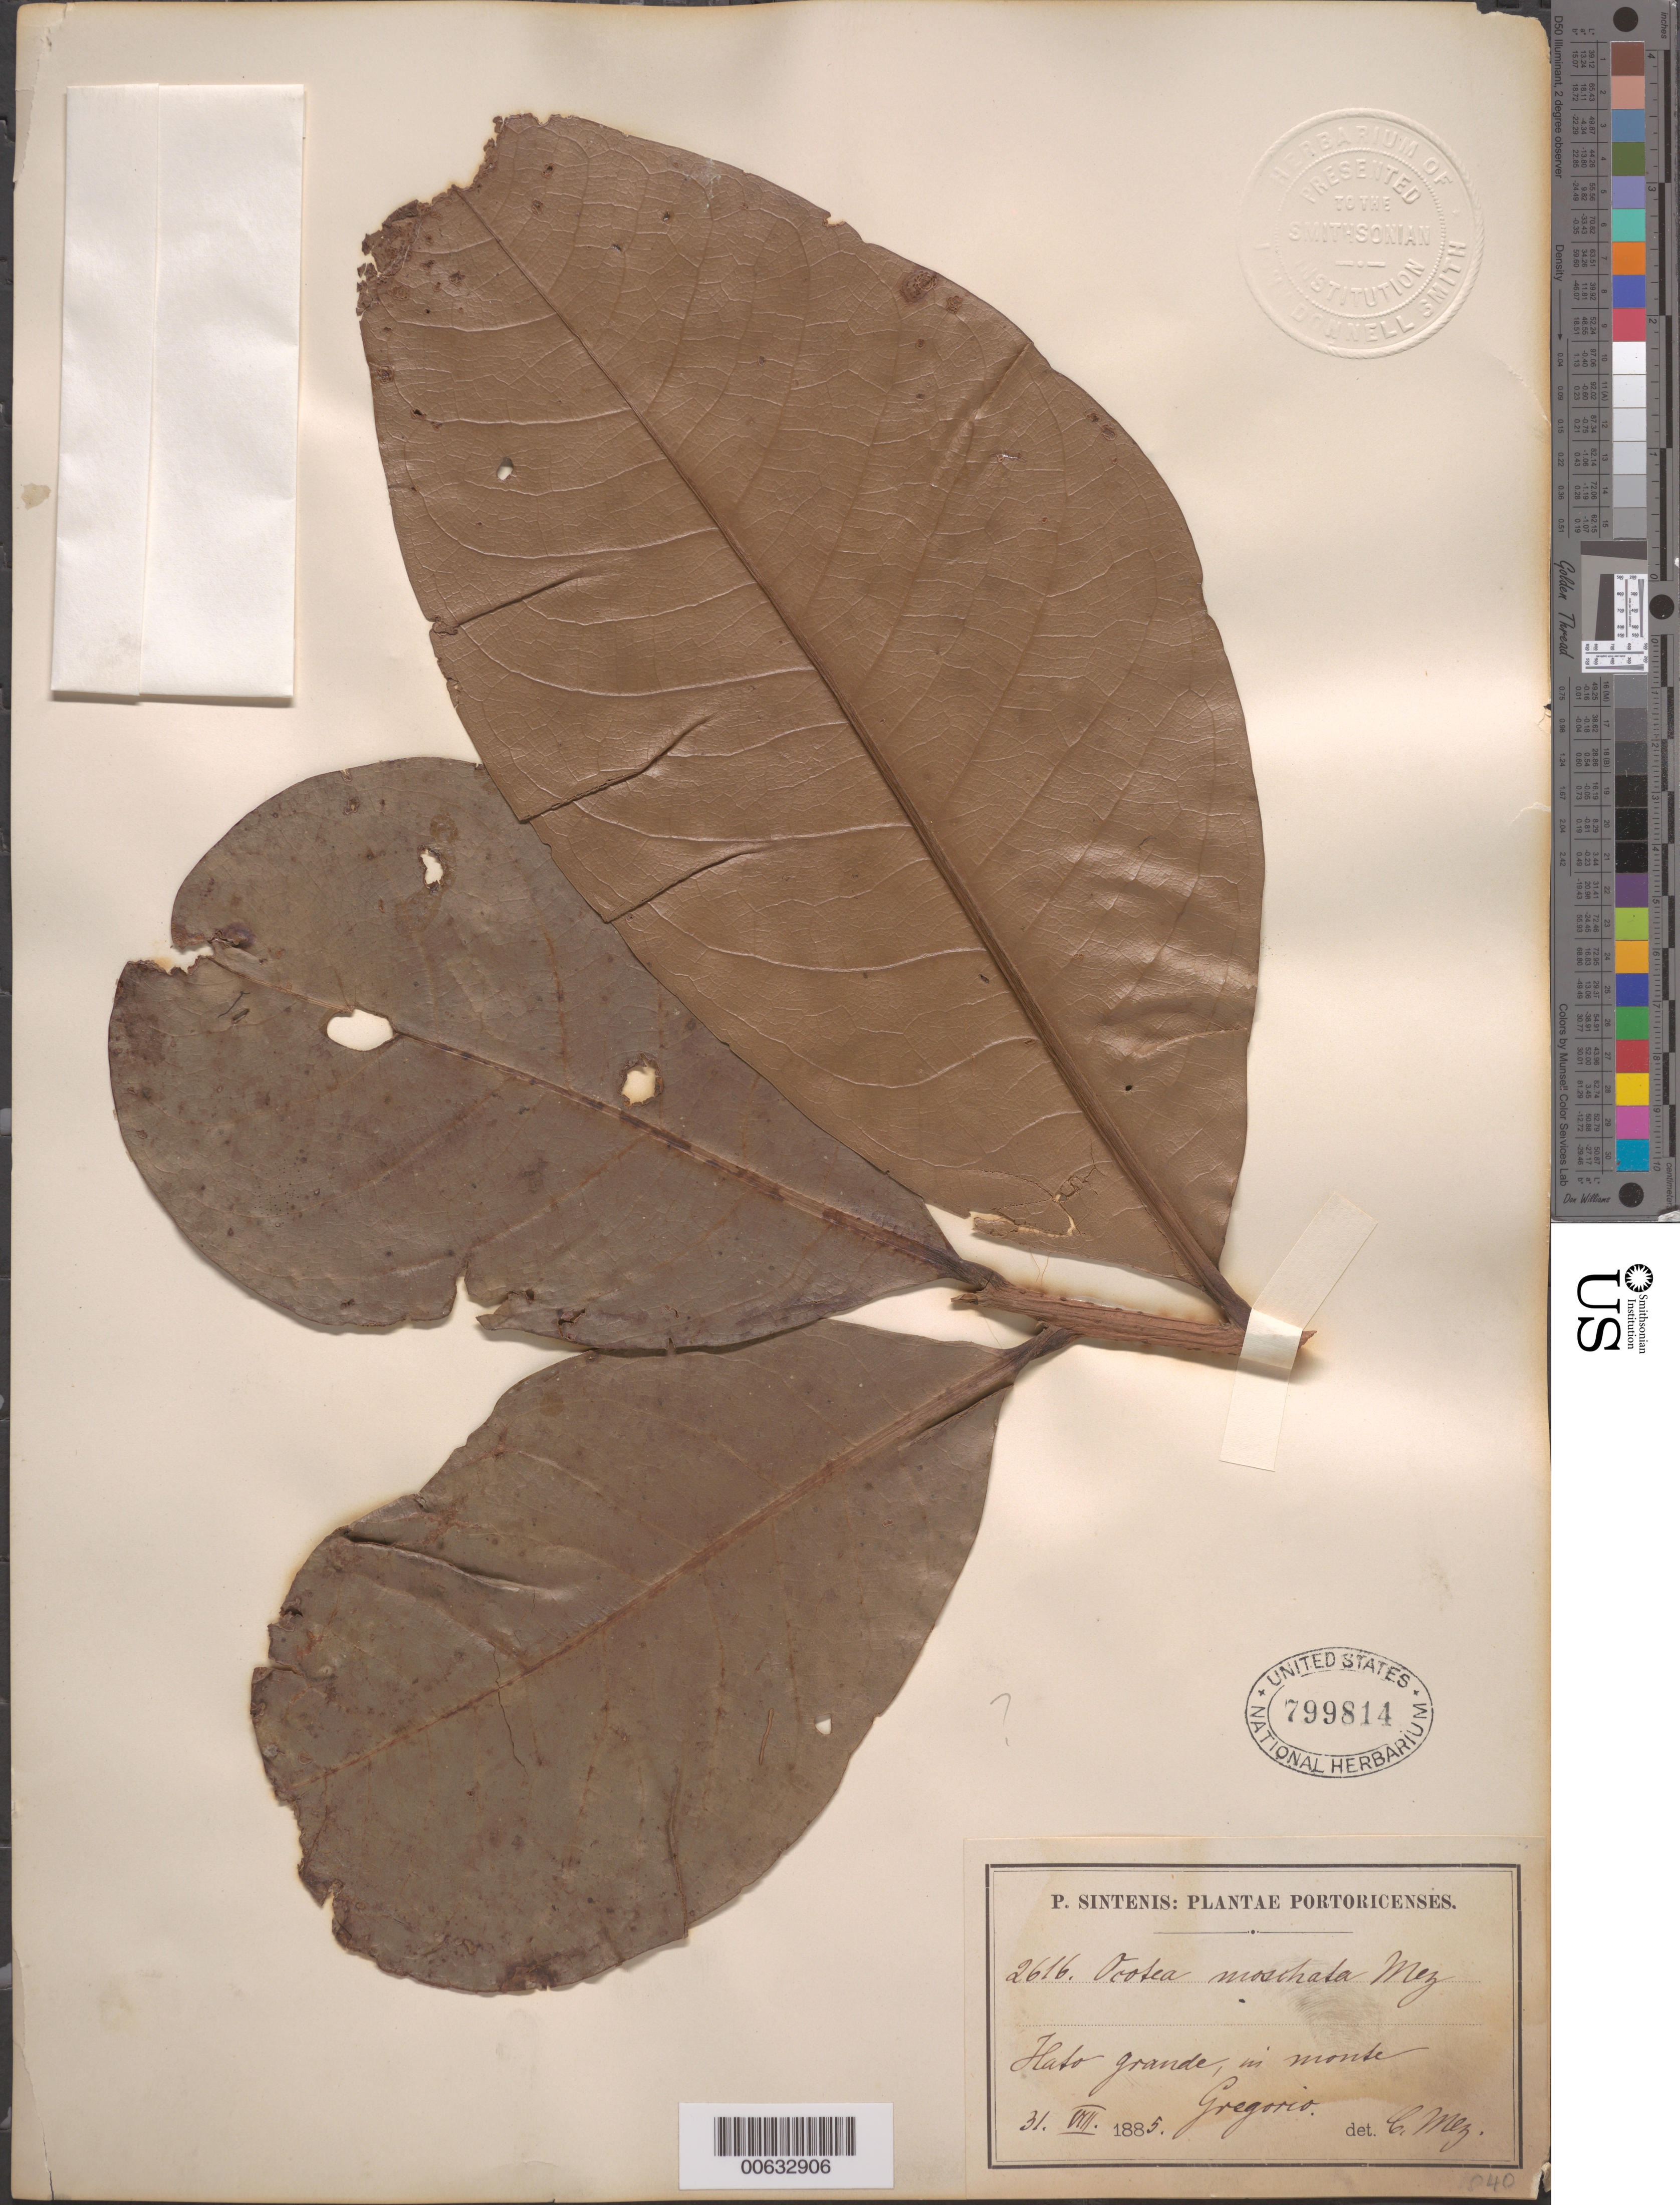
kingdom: Plantae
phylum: Tracheophyta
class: Magnoliopsida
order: Laurales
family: Lauraceae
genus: Ocotea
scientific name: Ocotea moschata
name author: (Meisn.) Mez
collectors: P. Sintenis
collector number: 2616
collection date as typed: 31 Aug 1885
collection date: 1885-08-31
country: Puerto Rico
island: Greater Antilles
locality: Hato grande, in monte Gregorio.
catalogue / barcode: US 799814